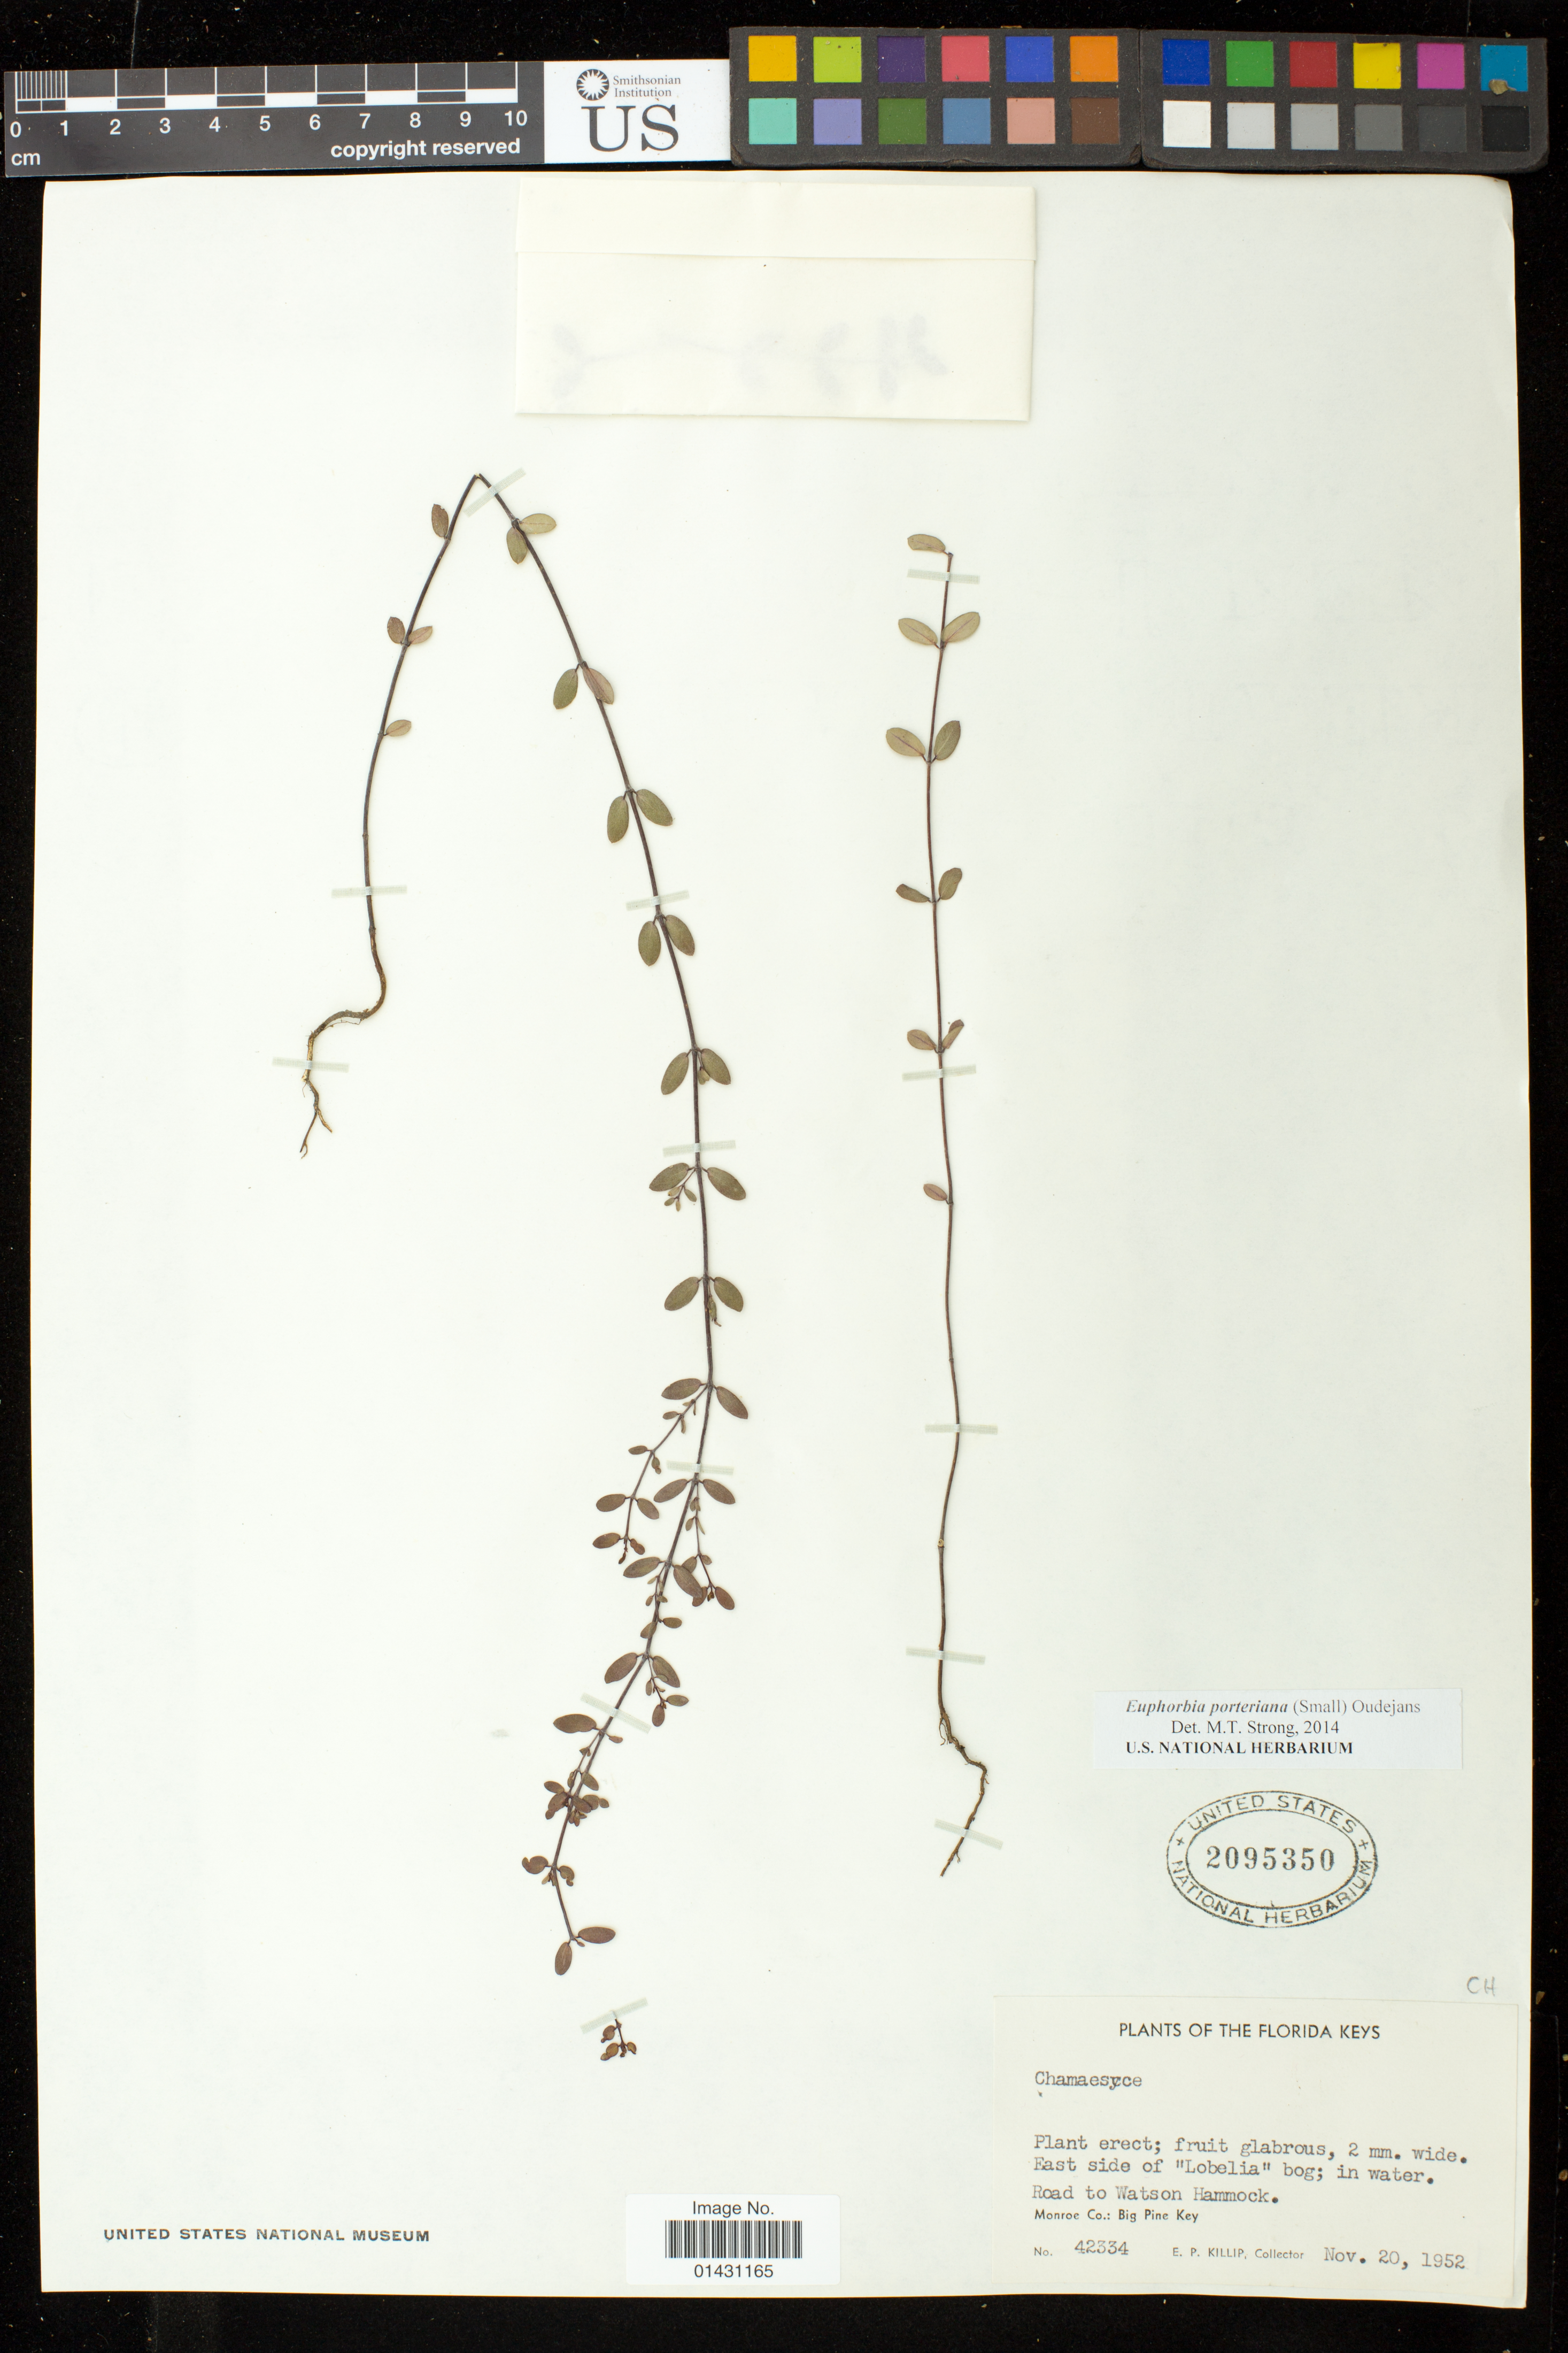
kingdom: Plantae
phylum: Tracheophyta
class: Magnoliopsida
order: Malpighiales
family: Euphorbiaceae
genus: Euphorbia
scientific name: Euphorbia porteriana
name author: (Small) Oudejans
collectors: E. P. Killip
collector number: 42334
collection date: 1952-11-20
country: United States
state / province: Florida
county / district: Monroe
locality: East side of "Lobelia" bog. Road to Watson Hammock. Big Pine Key.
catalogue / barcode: US 2095350